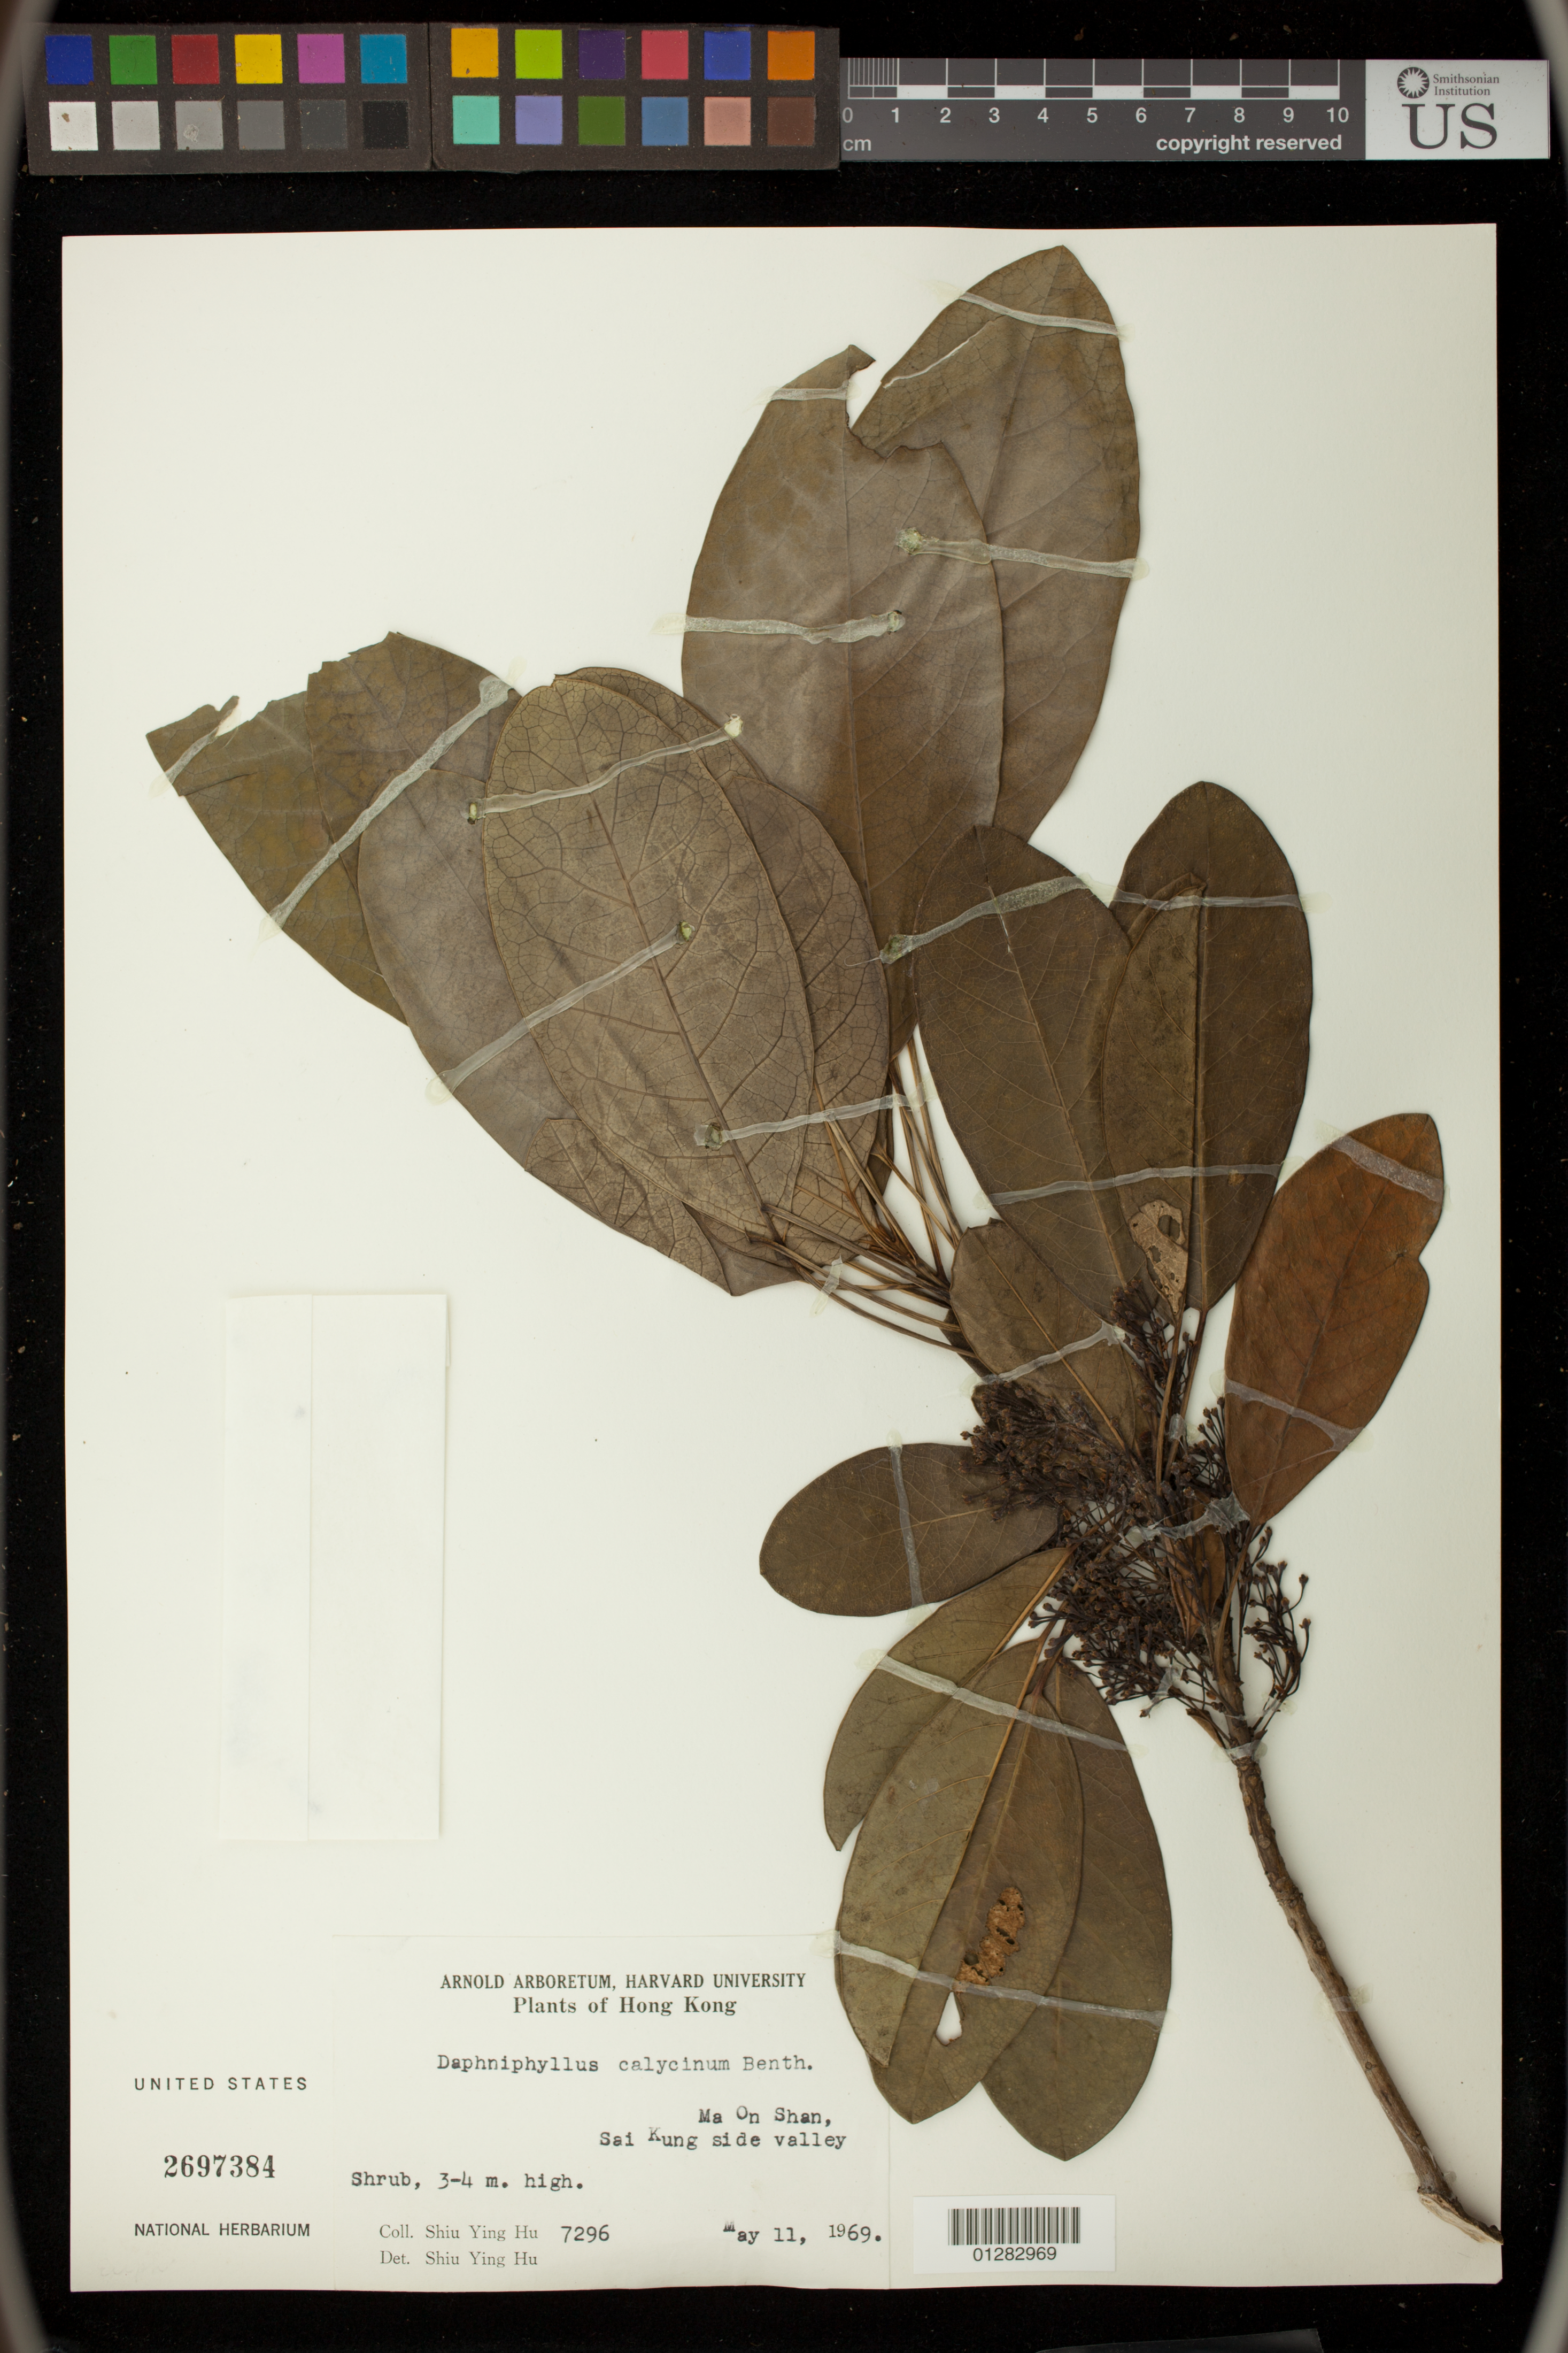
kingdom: Plantae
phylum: Tracheophyta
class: Magnoliopsida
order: Saxifragales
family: Daphniphyllaceae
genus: Daphniphyllum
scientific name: Daphniphyllum calycinum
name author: Benth.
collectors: Y. Shiu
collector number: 7296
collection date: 1969-05-11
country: China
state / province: Hong Kong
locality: Ma On Shan, Sai Kung side valley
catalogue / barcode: US 2697384